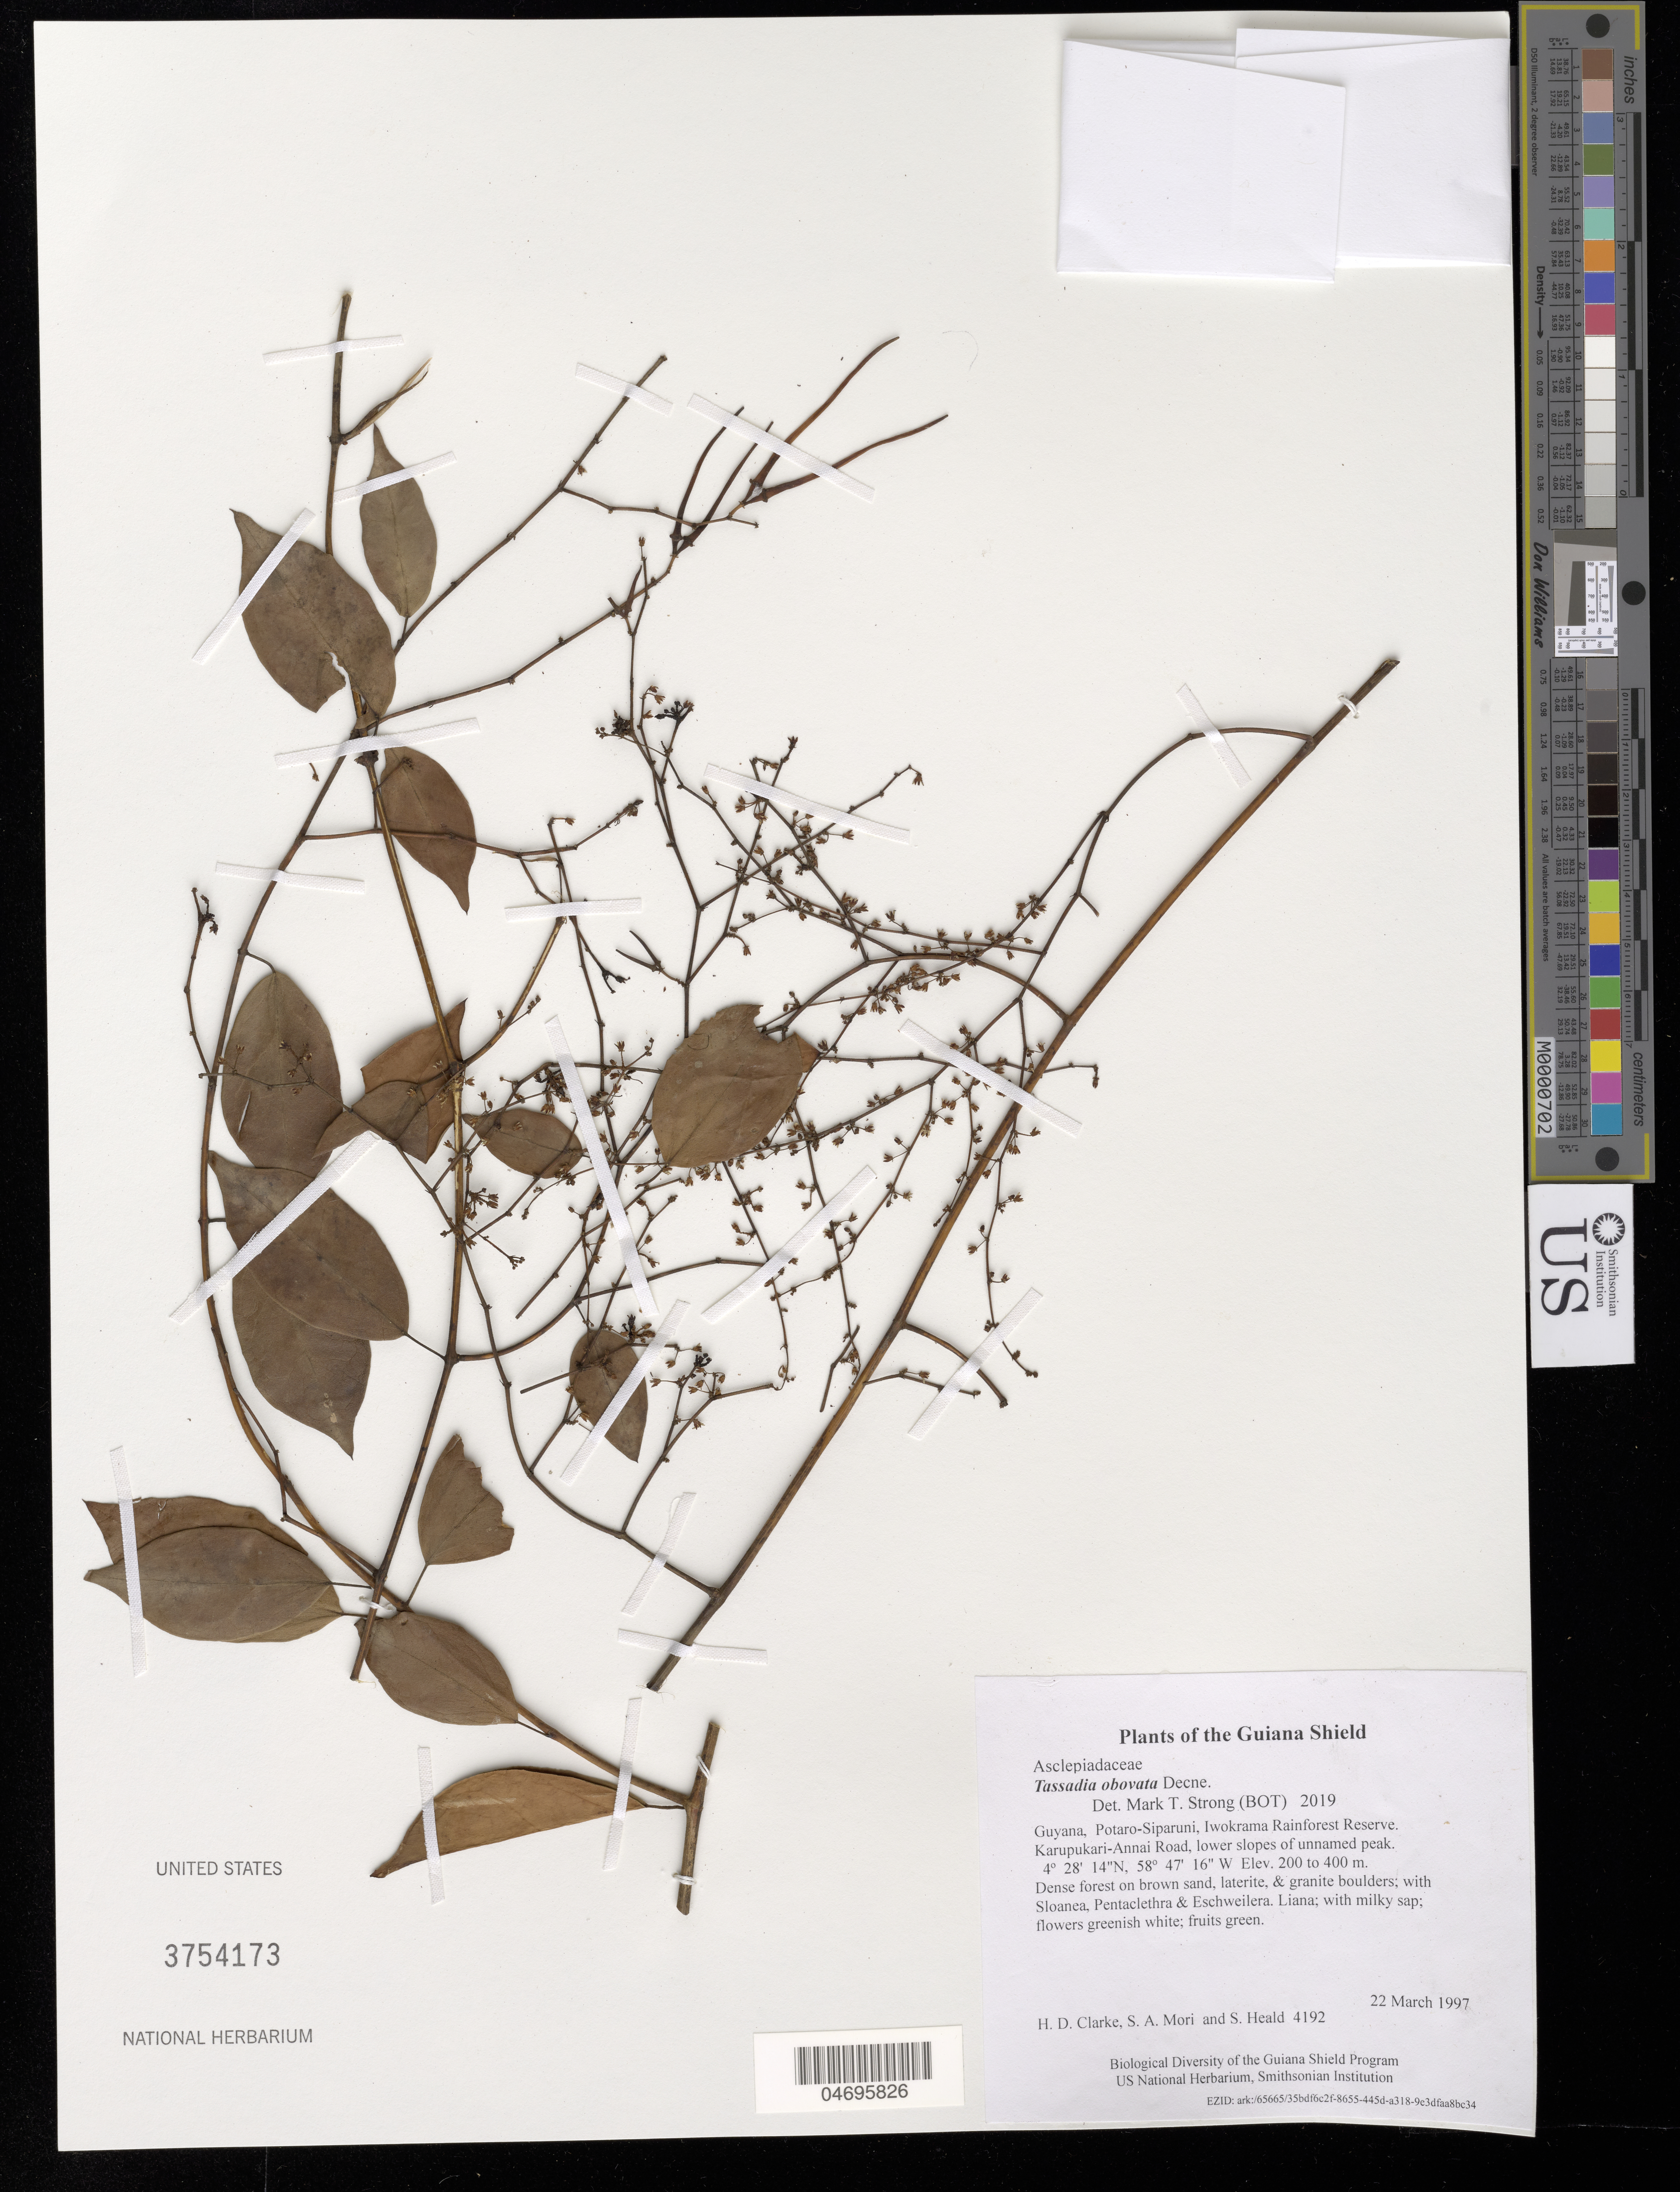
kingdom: Plantae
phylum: Tracheophyta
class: Magnoliopsida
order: Gentianales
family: Apocynaceae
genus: Tassadia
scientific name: Tassadia obovata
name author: Decne.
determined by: Strong, Mark T., (BOT), Smithsonian Institution - National Museum of Natural History (UNITED STATES)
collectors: H. D. Clarke, S. Mori & S. Heald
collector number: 4192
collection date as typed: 22 March 1997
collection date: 1997-03-22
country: Guyana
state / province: Potaro-Siparuni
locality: Iwokrama Rainforest Reserve. Karupukari-Annai Road, lower slopes of unnamed peak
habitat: Dense forest on brown sand, laterite, & granite boulders; with Sloanea, Pentaclethra & Eschweilera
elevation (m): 200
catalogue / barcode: US 3754173